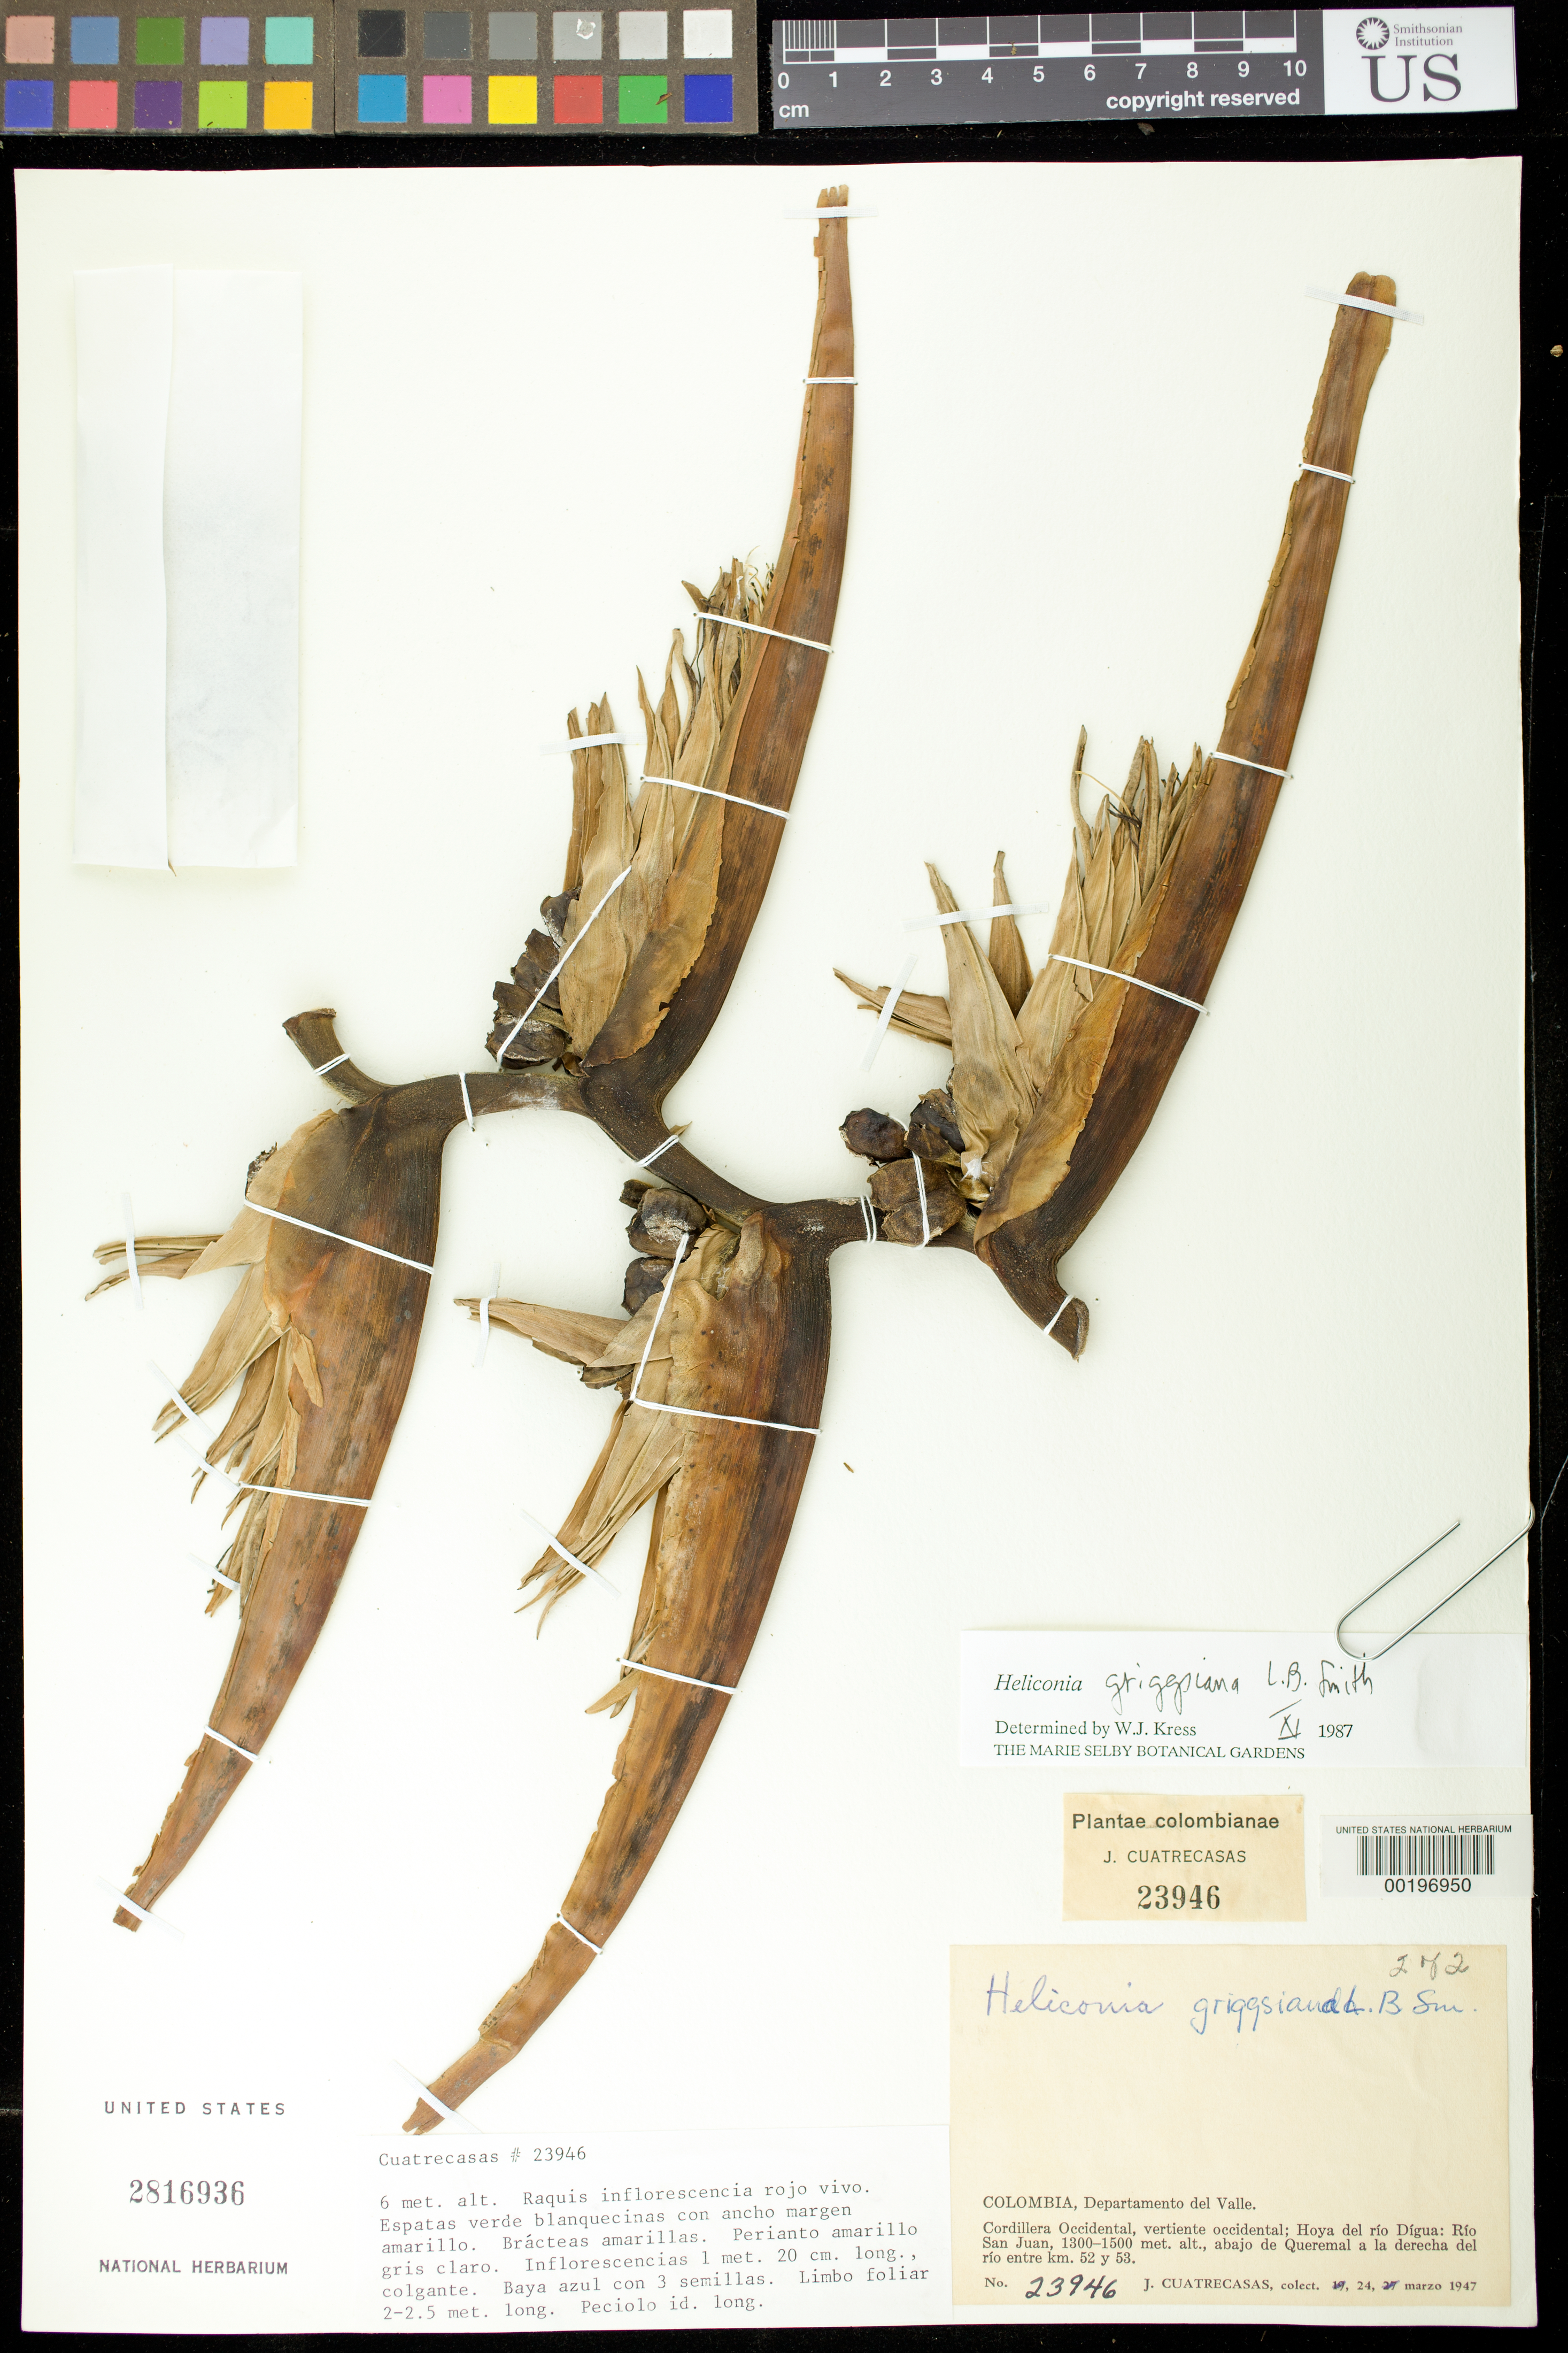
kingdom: Plantae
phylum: Tracheophyta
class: Liliopsida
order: Zingiberales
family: Heliconiaceae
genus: Heliconia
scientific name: Heliconia griggsiana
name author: L.B. Sm.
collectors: J. Cuatrecasas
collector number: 23946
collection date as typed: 24 Mar 1947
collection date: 1947-03-24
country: Colombia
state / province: Valle del Cauca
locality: Cordillera Occidental, western slope; Valley of Rio Digua; Rio San Juan, below Queremal to right of Rio between km 52 and 53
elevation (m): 1300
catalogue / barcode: US 2816936